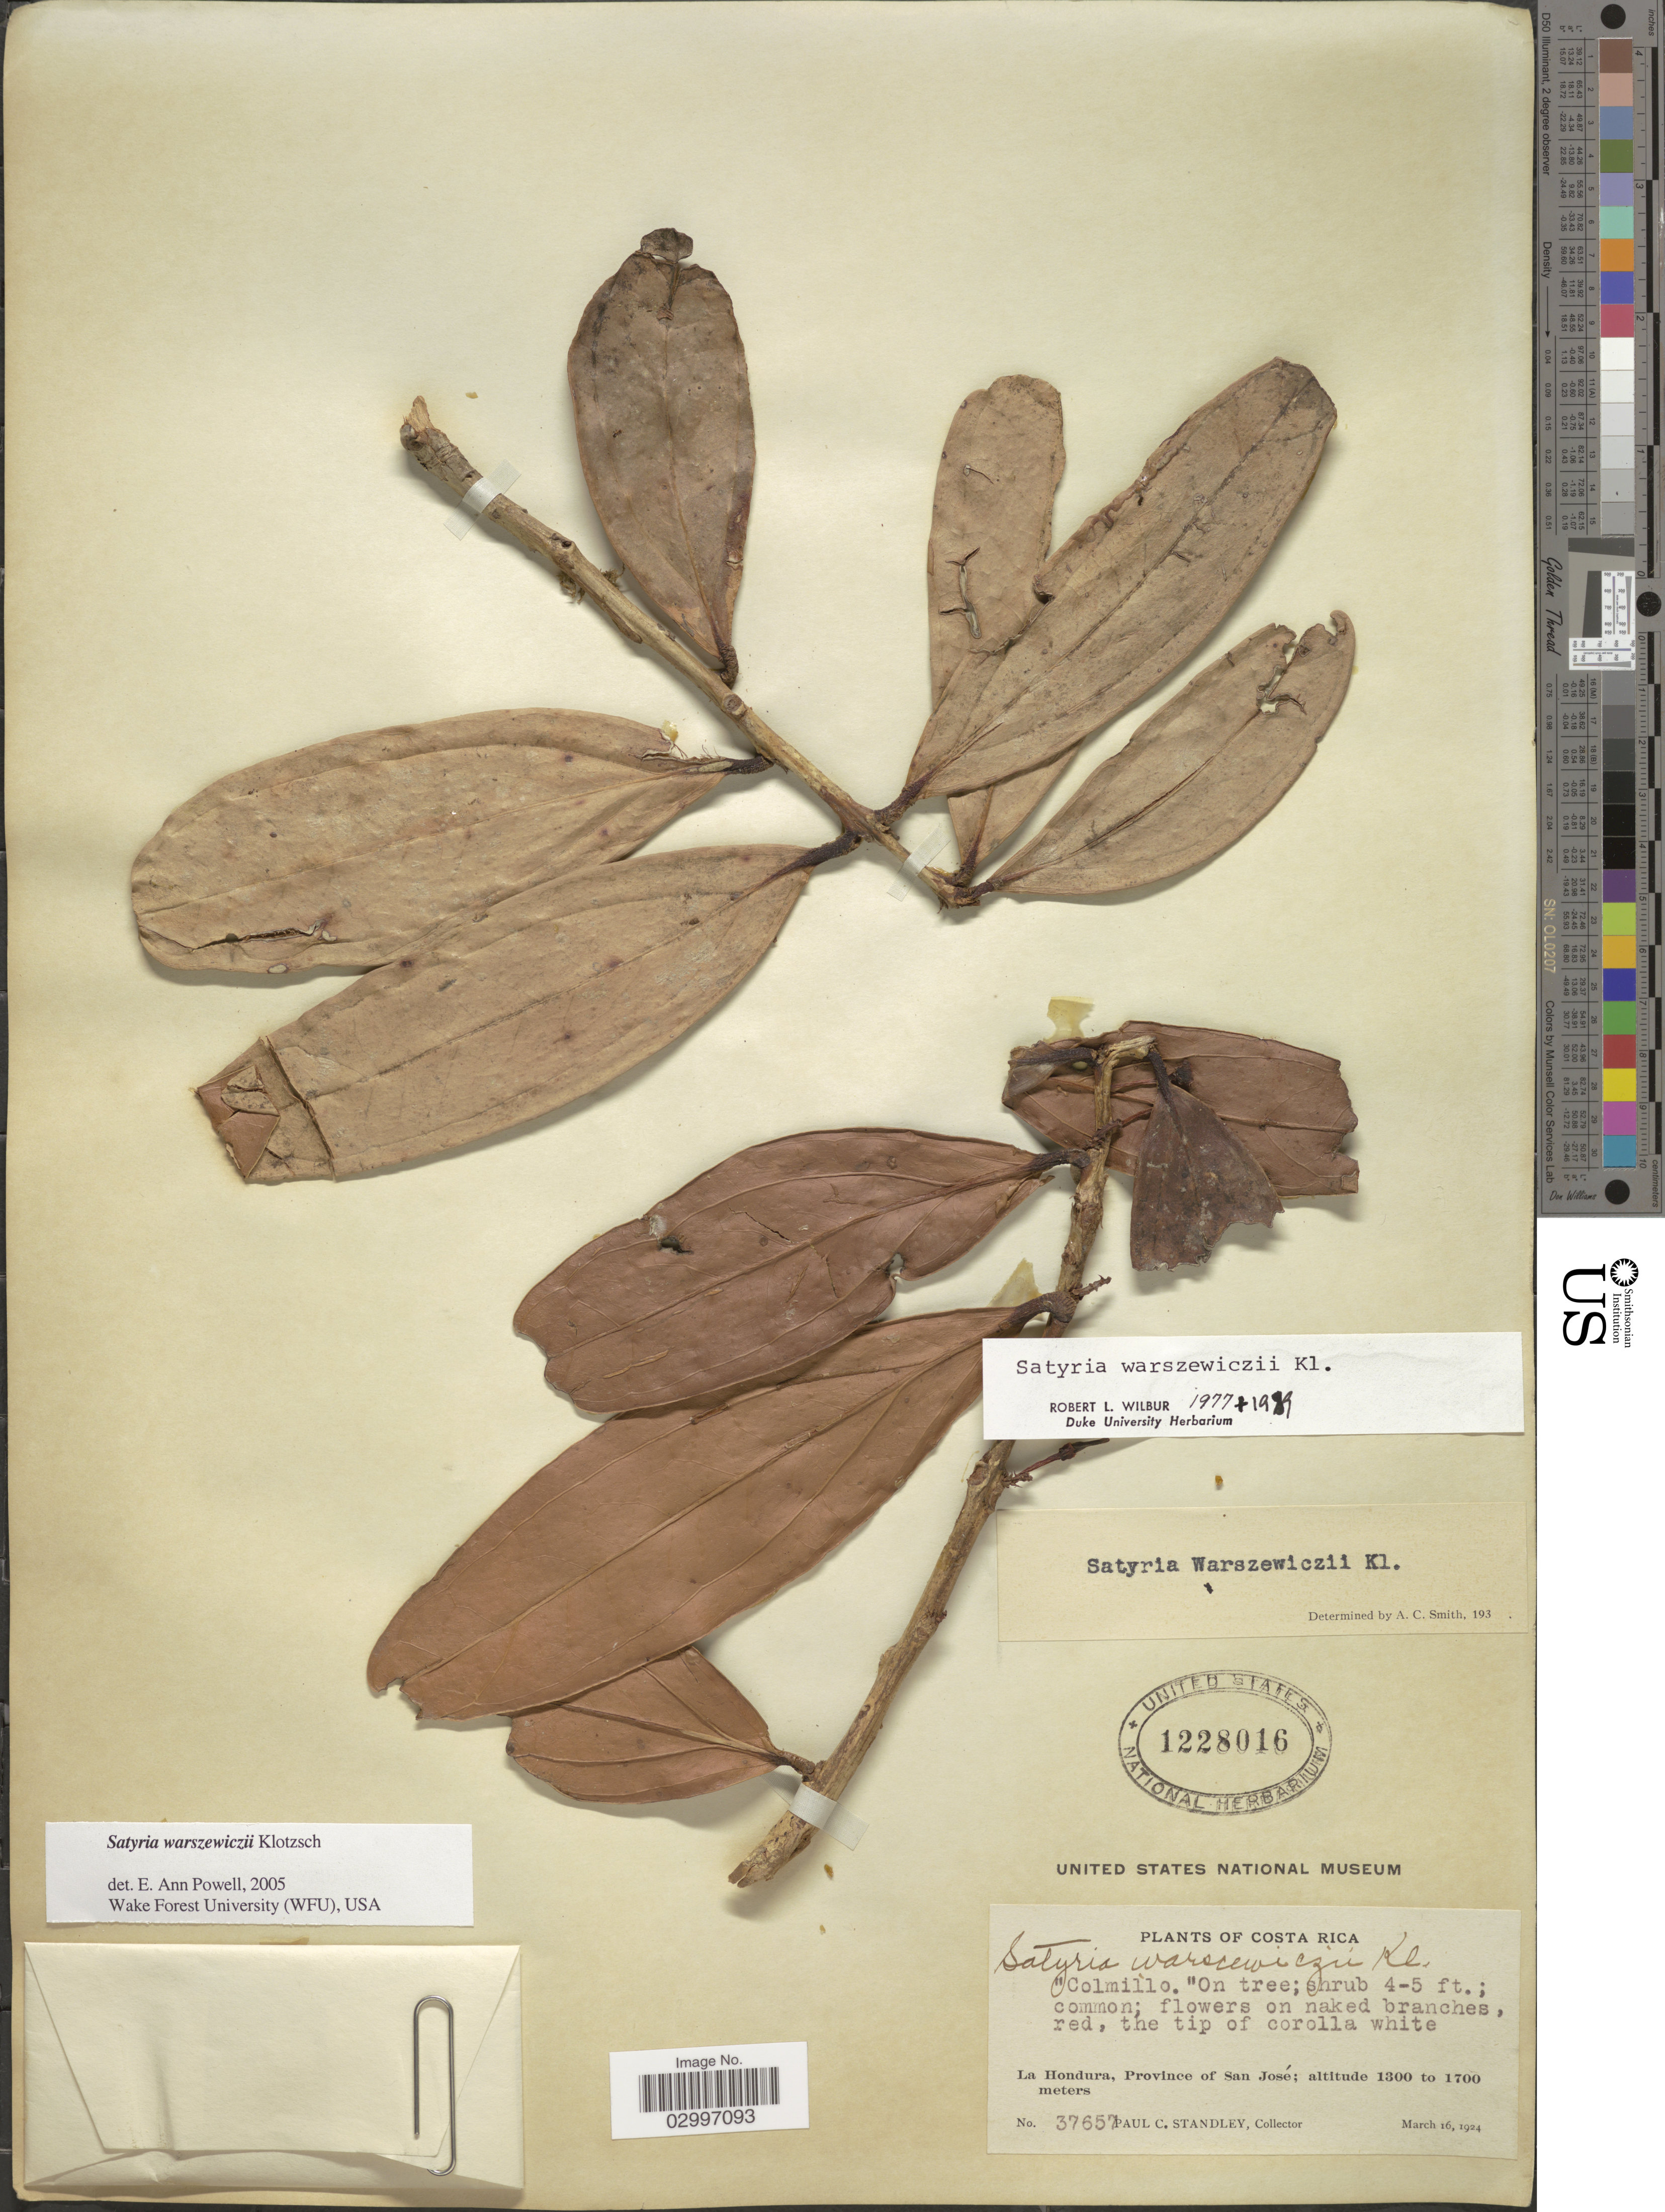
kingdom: Plantae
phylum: Tracheophyta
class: Magnoliopsida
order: Ericales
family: Ericaceae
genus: Satyria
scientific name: Satyria warszewiczii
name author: Klotzsch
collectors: P. C. Standley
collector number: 3765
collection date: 1924-03-16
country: Costa Rica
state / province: San José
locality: La Hondura, Province of San José.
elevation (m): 1300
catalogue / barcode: US 1228016